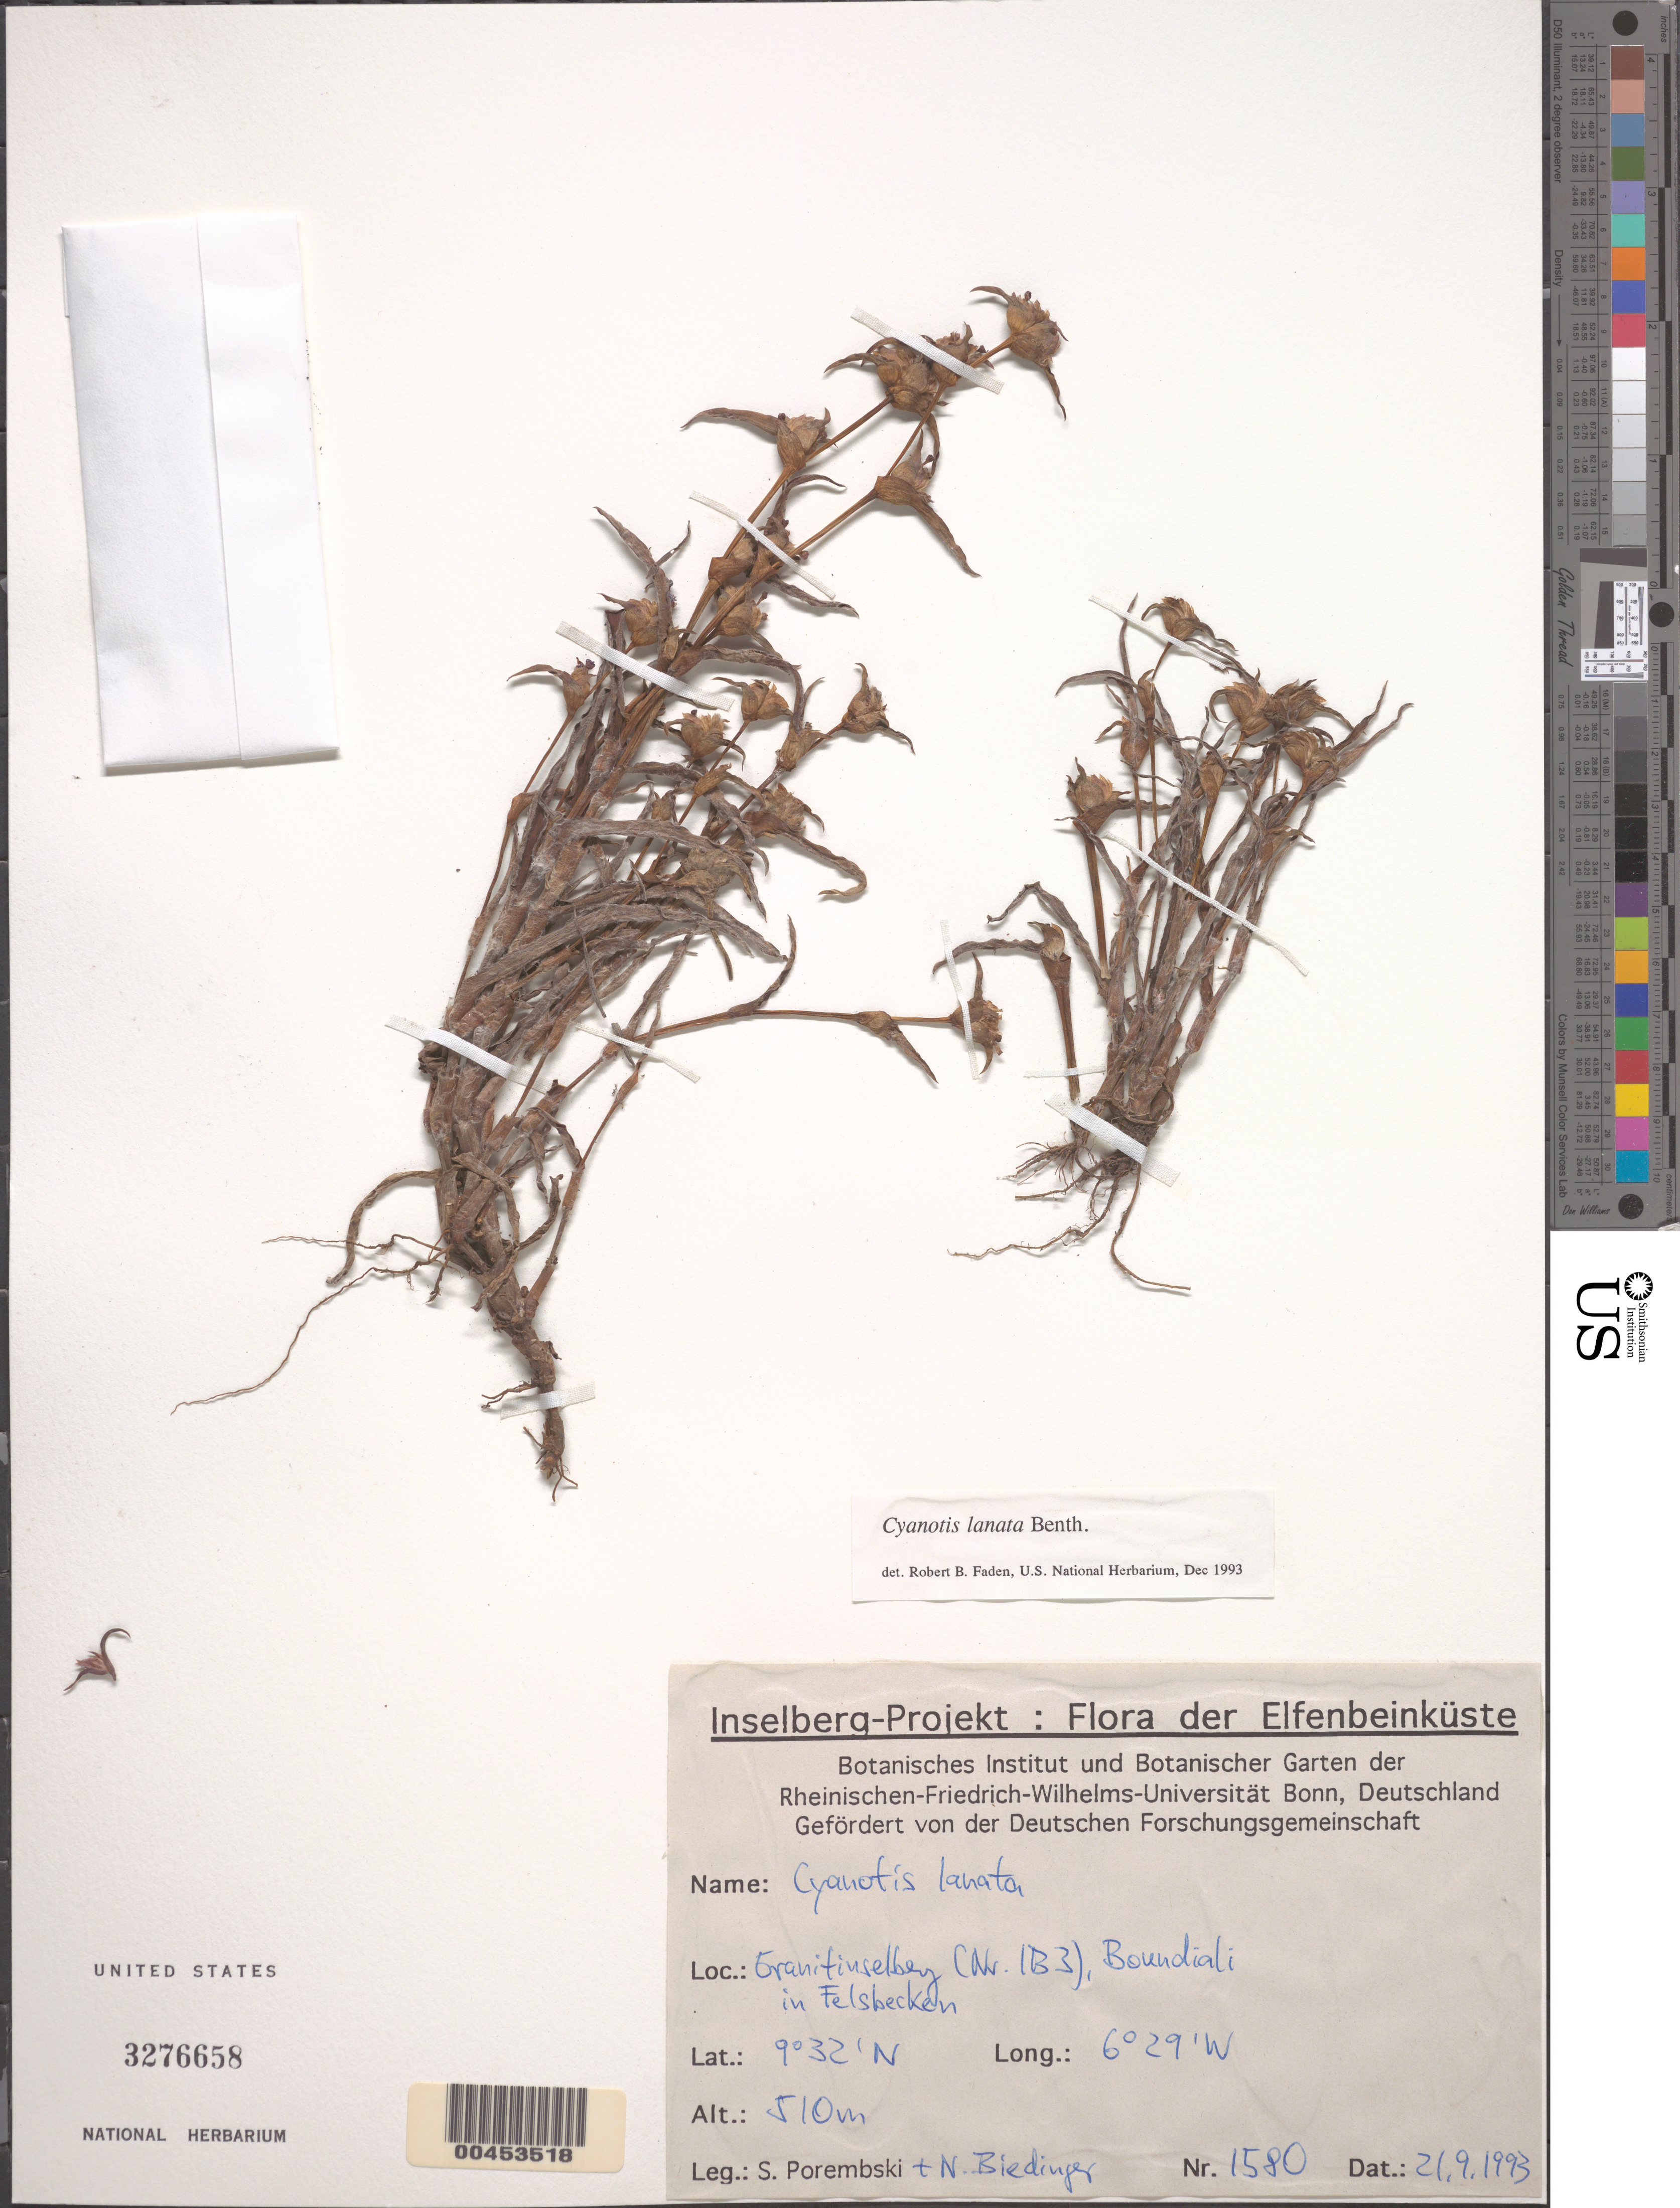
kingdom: Plantae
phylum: Tracheophyta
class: Liliopsida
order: Commelinales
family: Commelinaceae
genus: Cyanotis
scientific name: Cyanotis lanata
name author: Benth.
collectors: S. Porembski & N. Biedinger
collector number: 1580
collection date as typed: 21 Sep 1993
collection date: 1993-09-21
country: Ivory Coast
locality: (nr.1b3), Boundiali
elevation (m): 510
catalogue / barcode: US 3276658